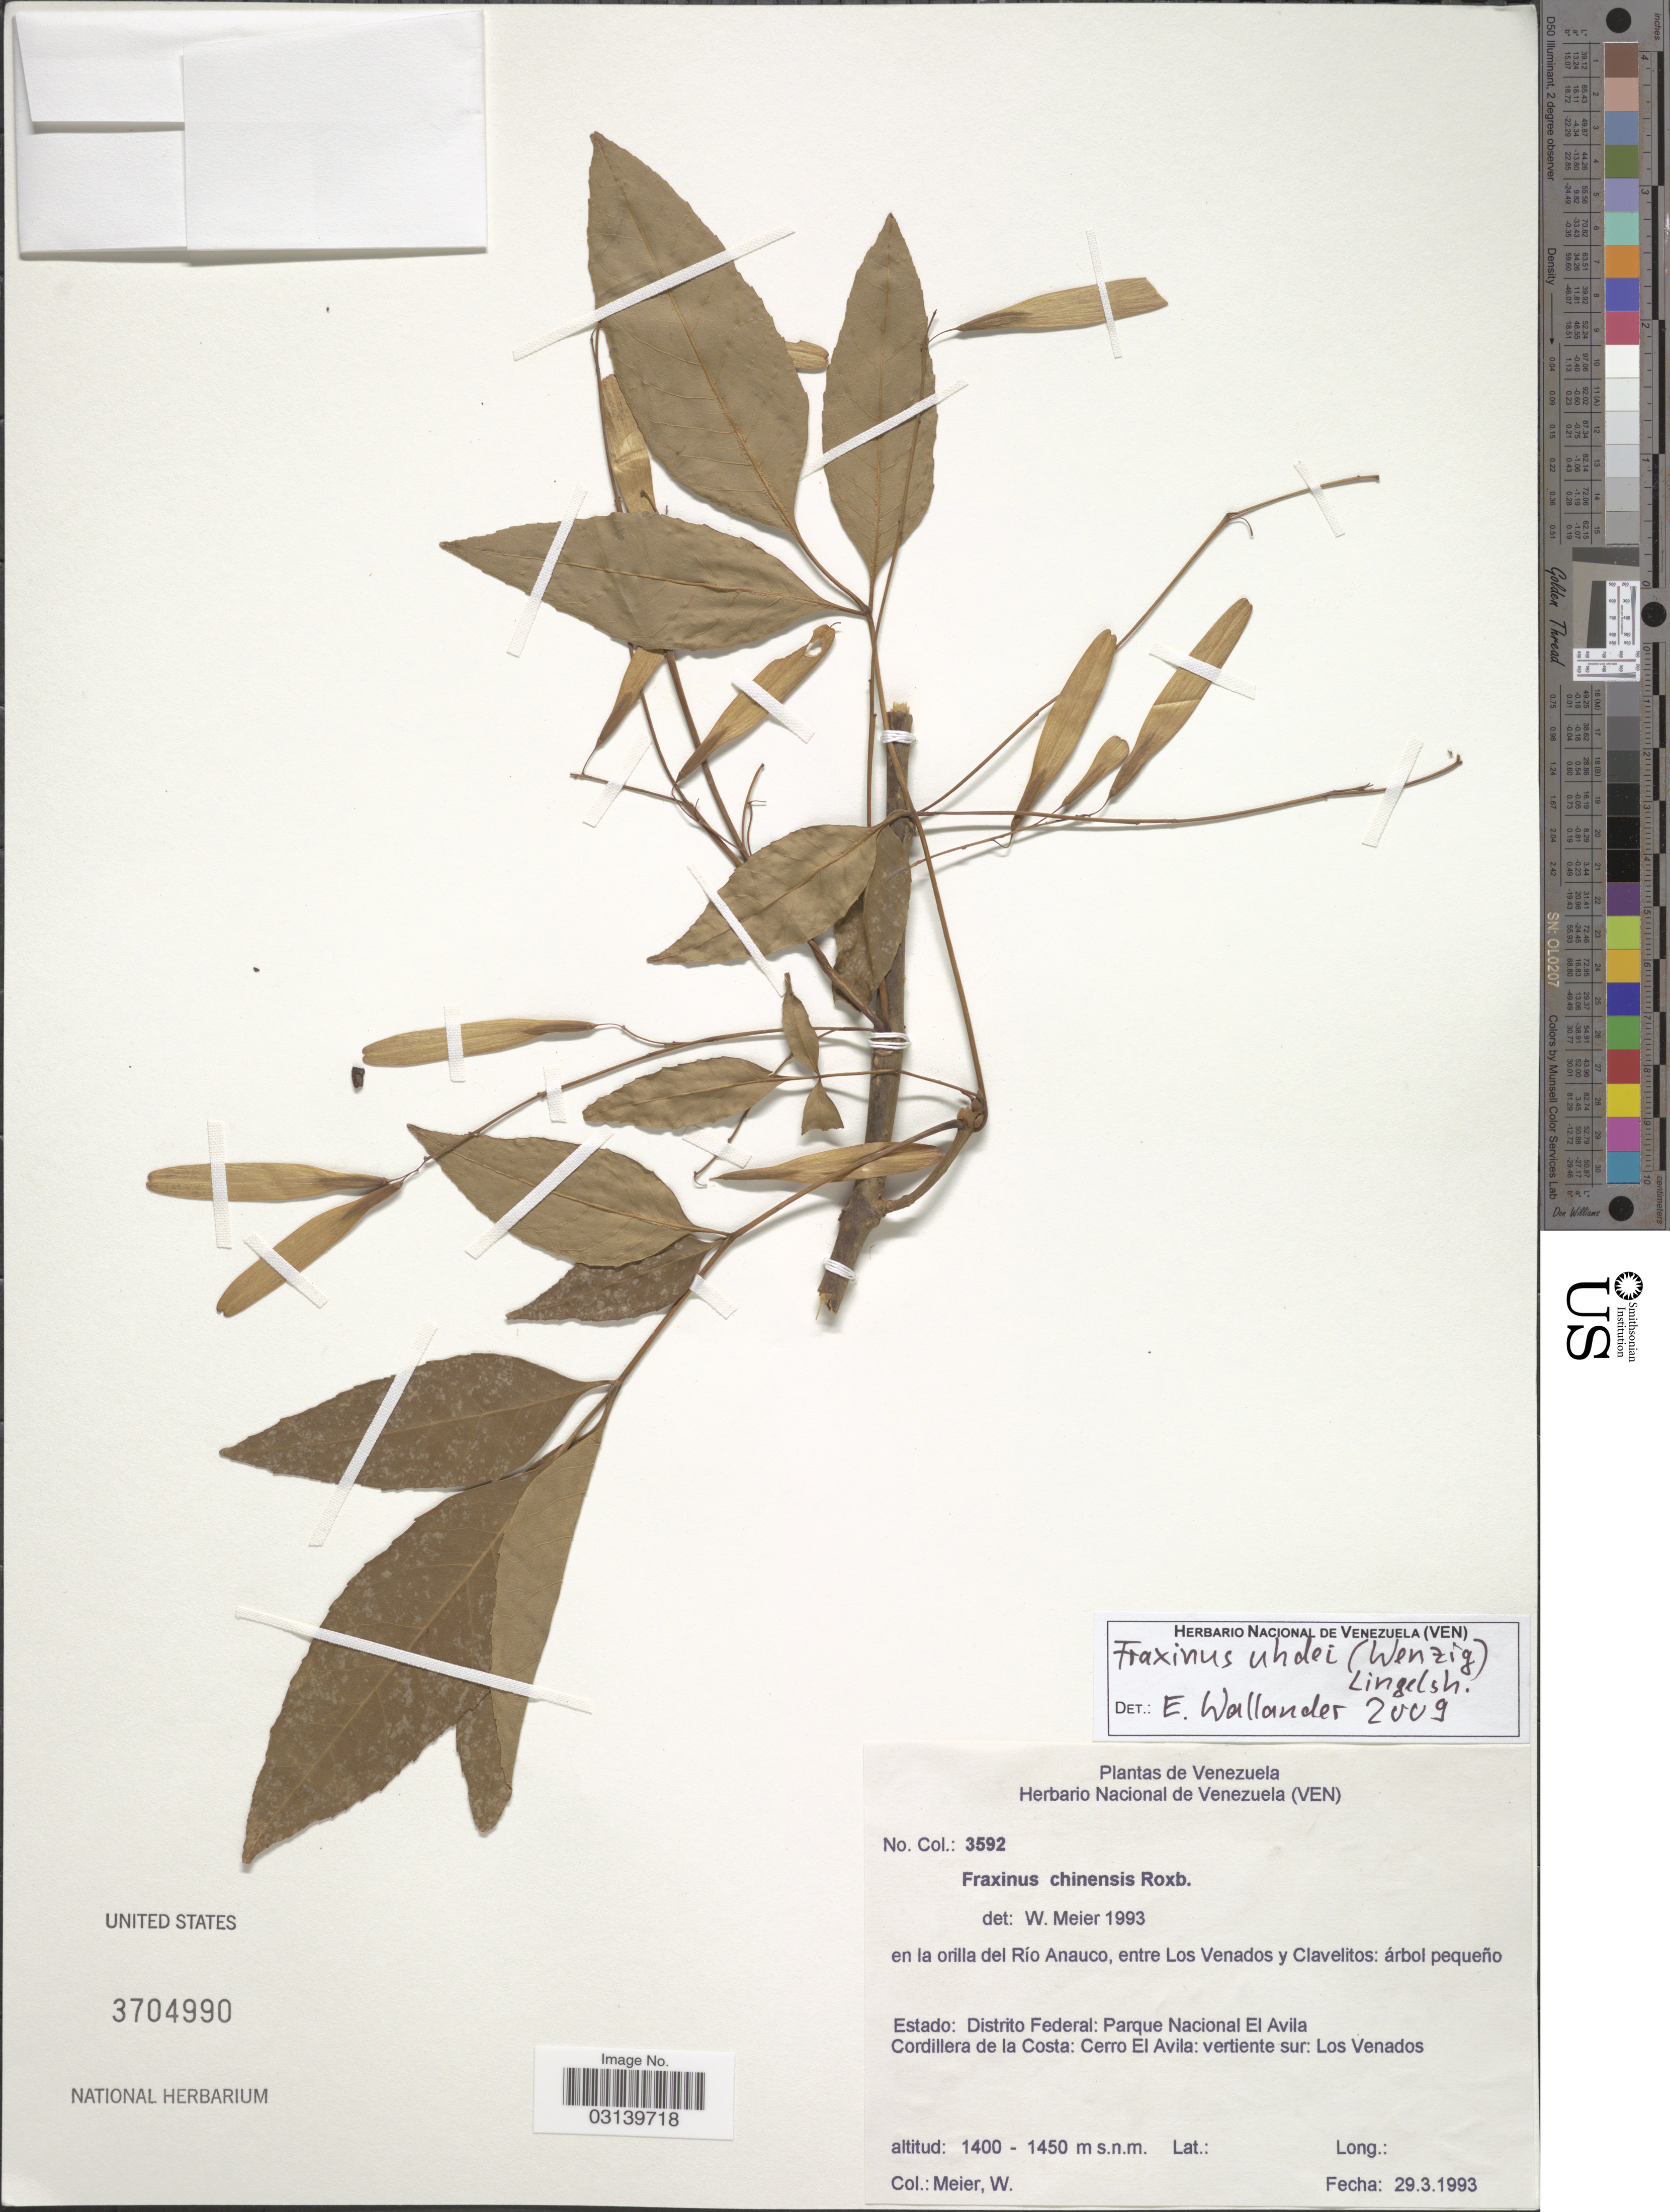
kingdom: Plantae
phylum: Tracheophyta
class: Magnoliopsida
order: Lamiales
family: Oleaceae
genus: Fraxinus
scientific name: Fraxinus uhdei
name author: (Wenz.) Lingelsh.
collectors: W. Meier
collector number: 3592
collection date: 1993-03-29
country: Venezuela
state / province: Miranda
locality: Estado: Distrito Federal: Parque nacional El Avila. Cordillera de la Costa: Cerro El Avila: vertiente sur: Los Venados. En la orilla del Río Anauca, entre Los Venados y Clavelitos.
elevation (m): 1400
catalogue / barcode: US 3704990